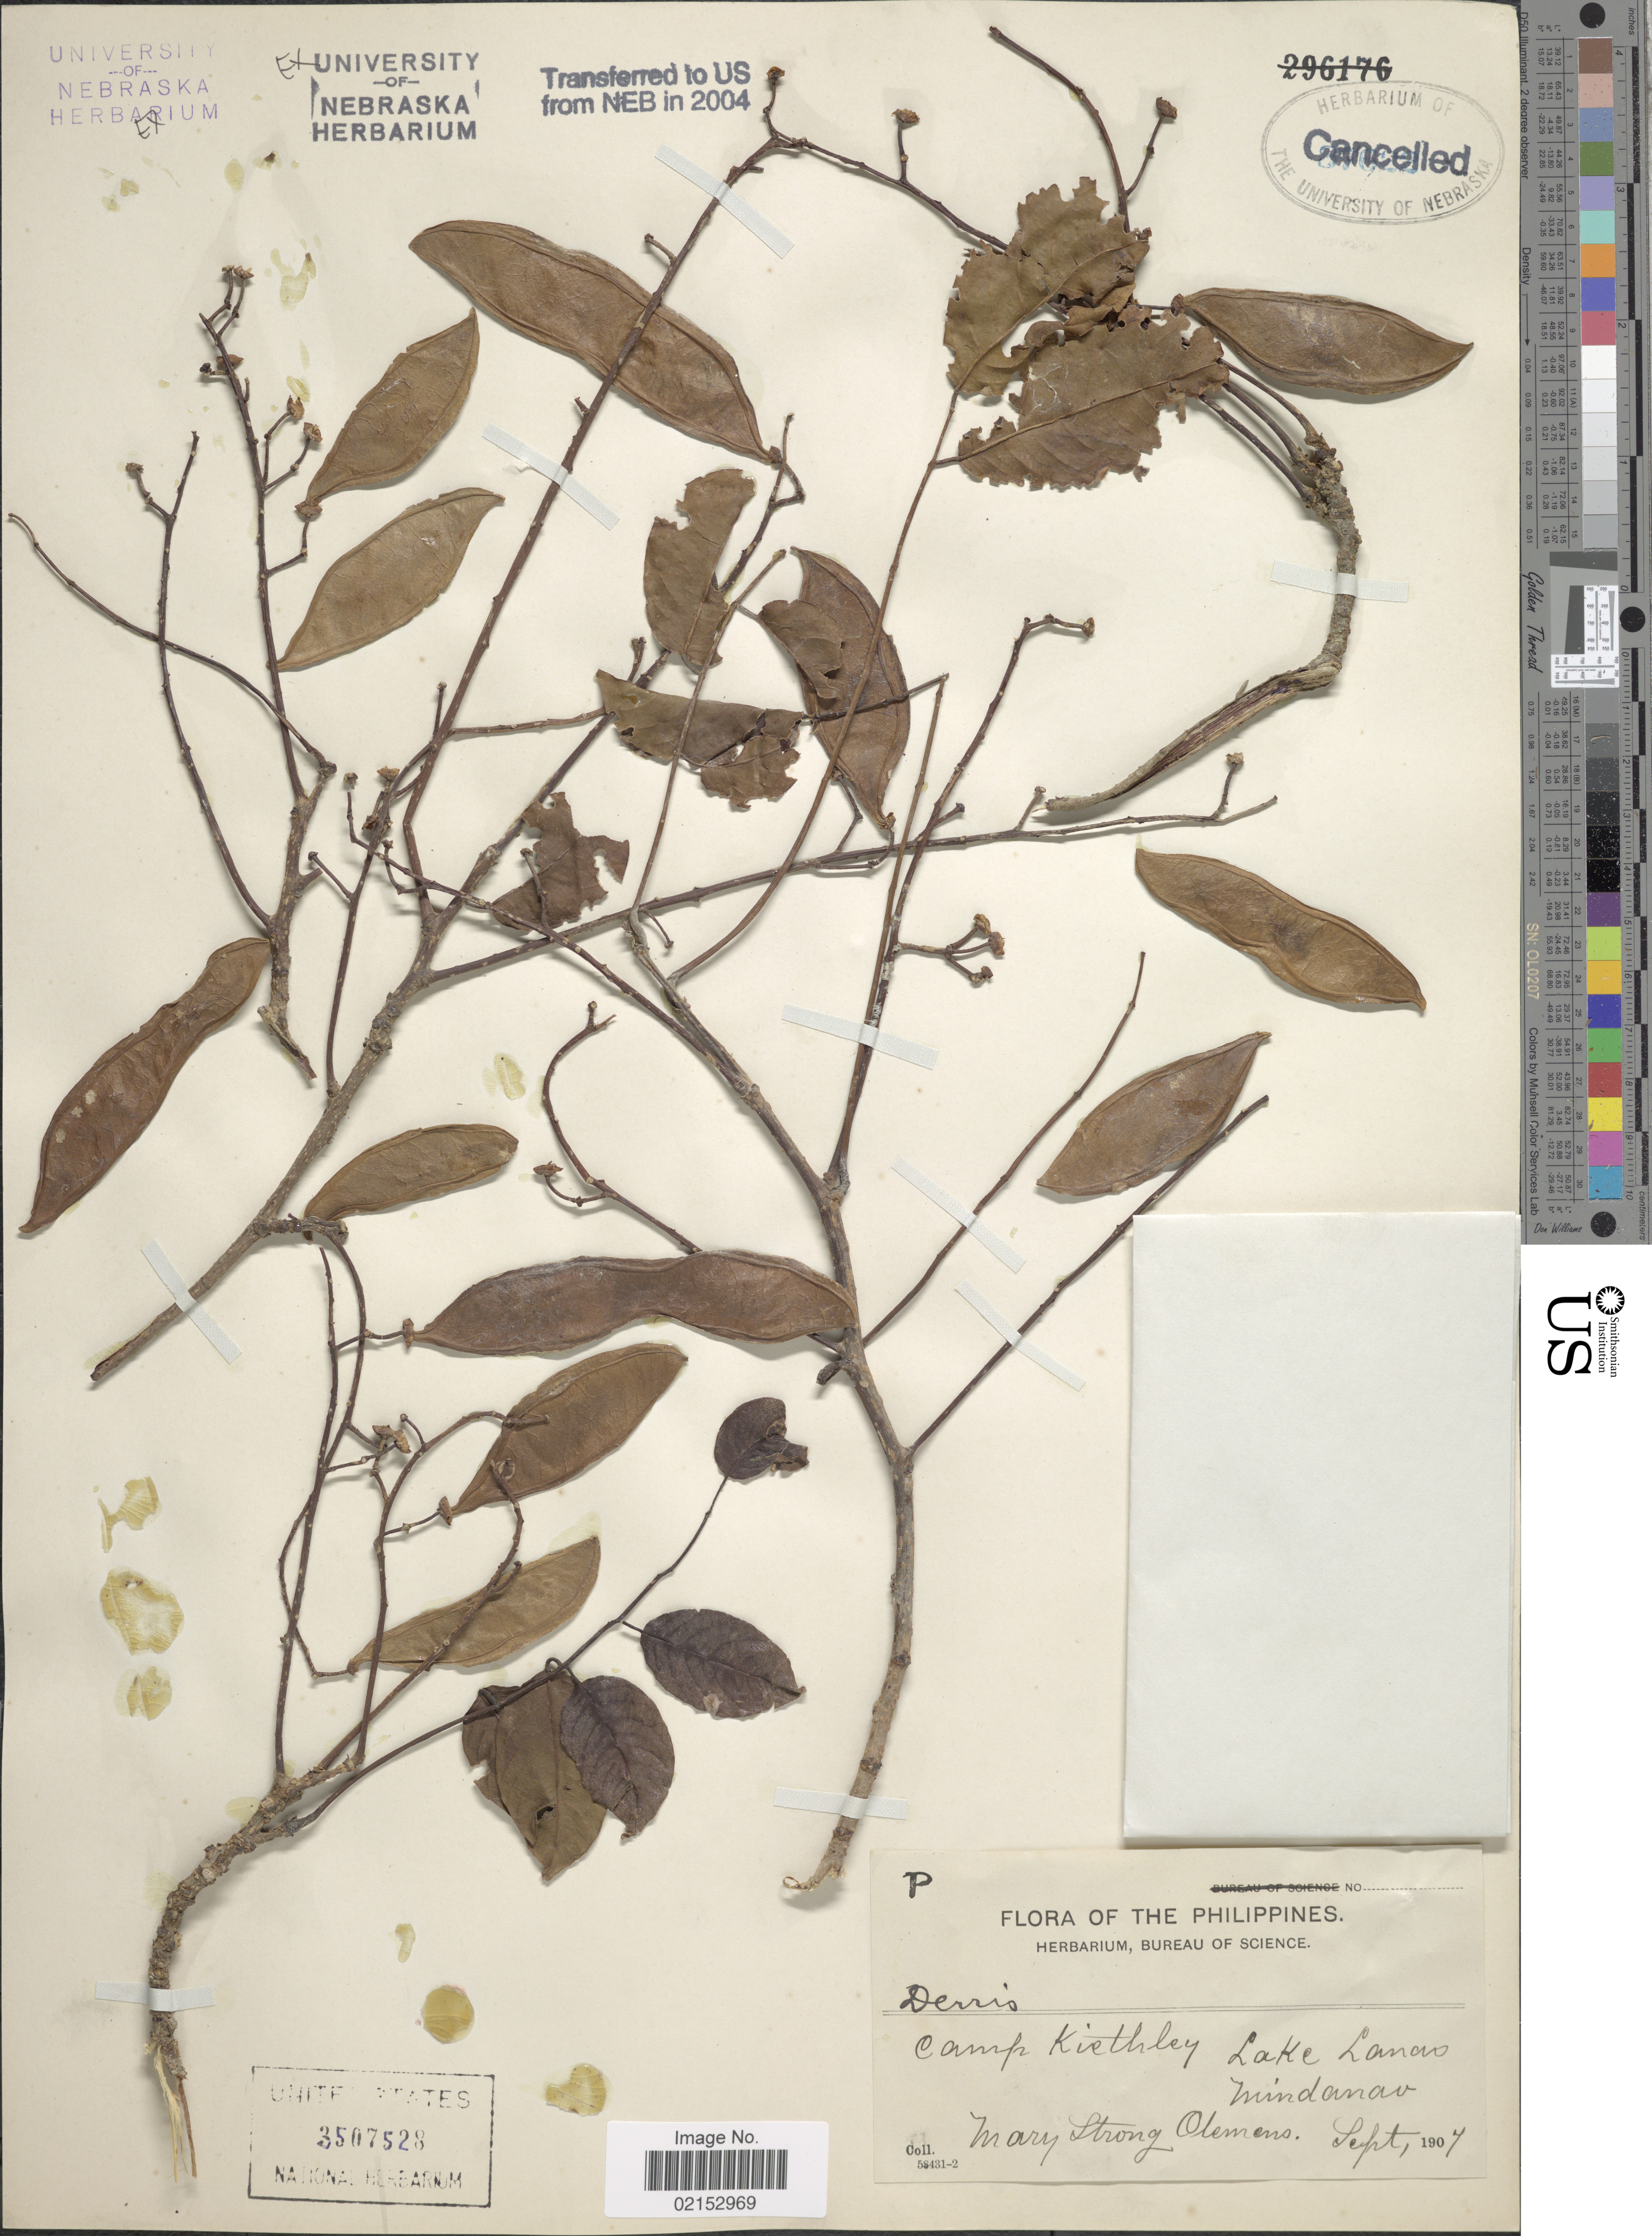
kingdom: Plantae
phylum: Tracheophyta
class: Magnoliopsida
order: Fabales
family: Fabaceae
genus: Derris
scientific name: Derris sp.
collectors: M. S. Clemens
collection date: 1907-09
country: Philippines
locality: Camp Keithley, Lake Lanao, Mindanao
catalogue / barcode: US 3507528